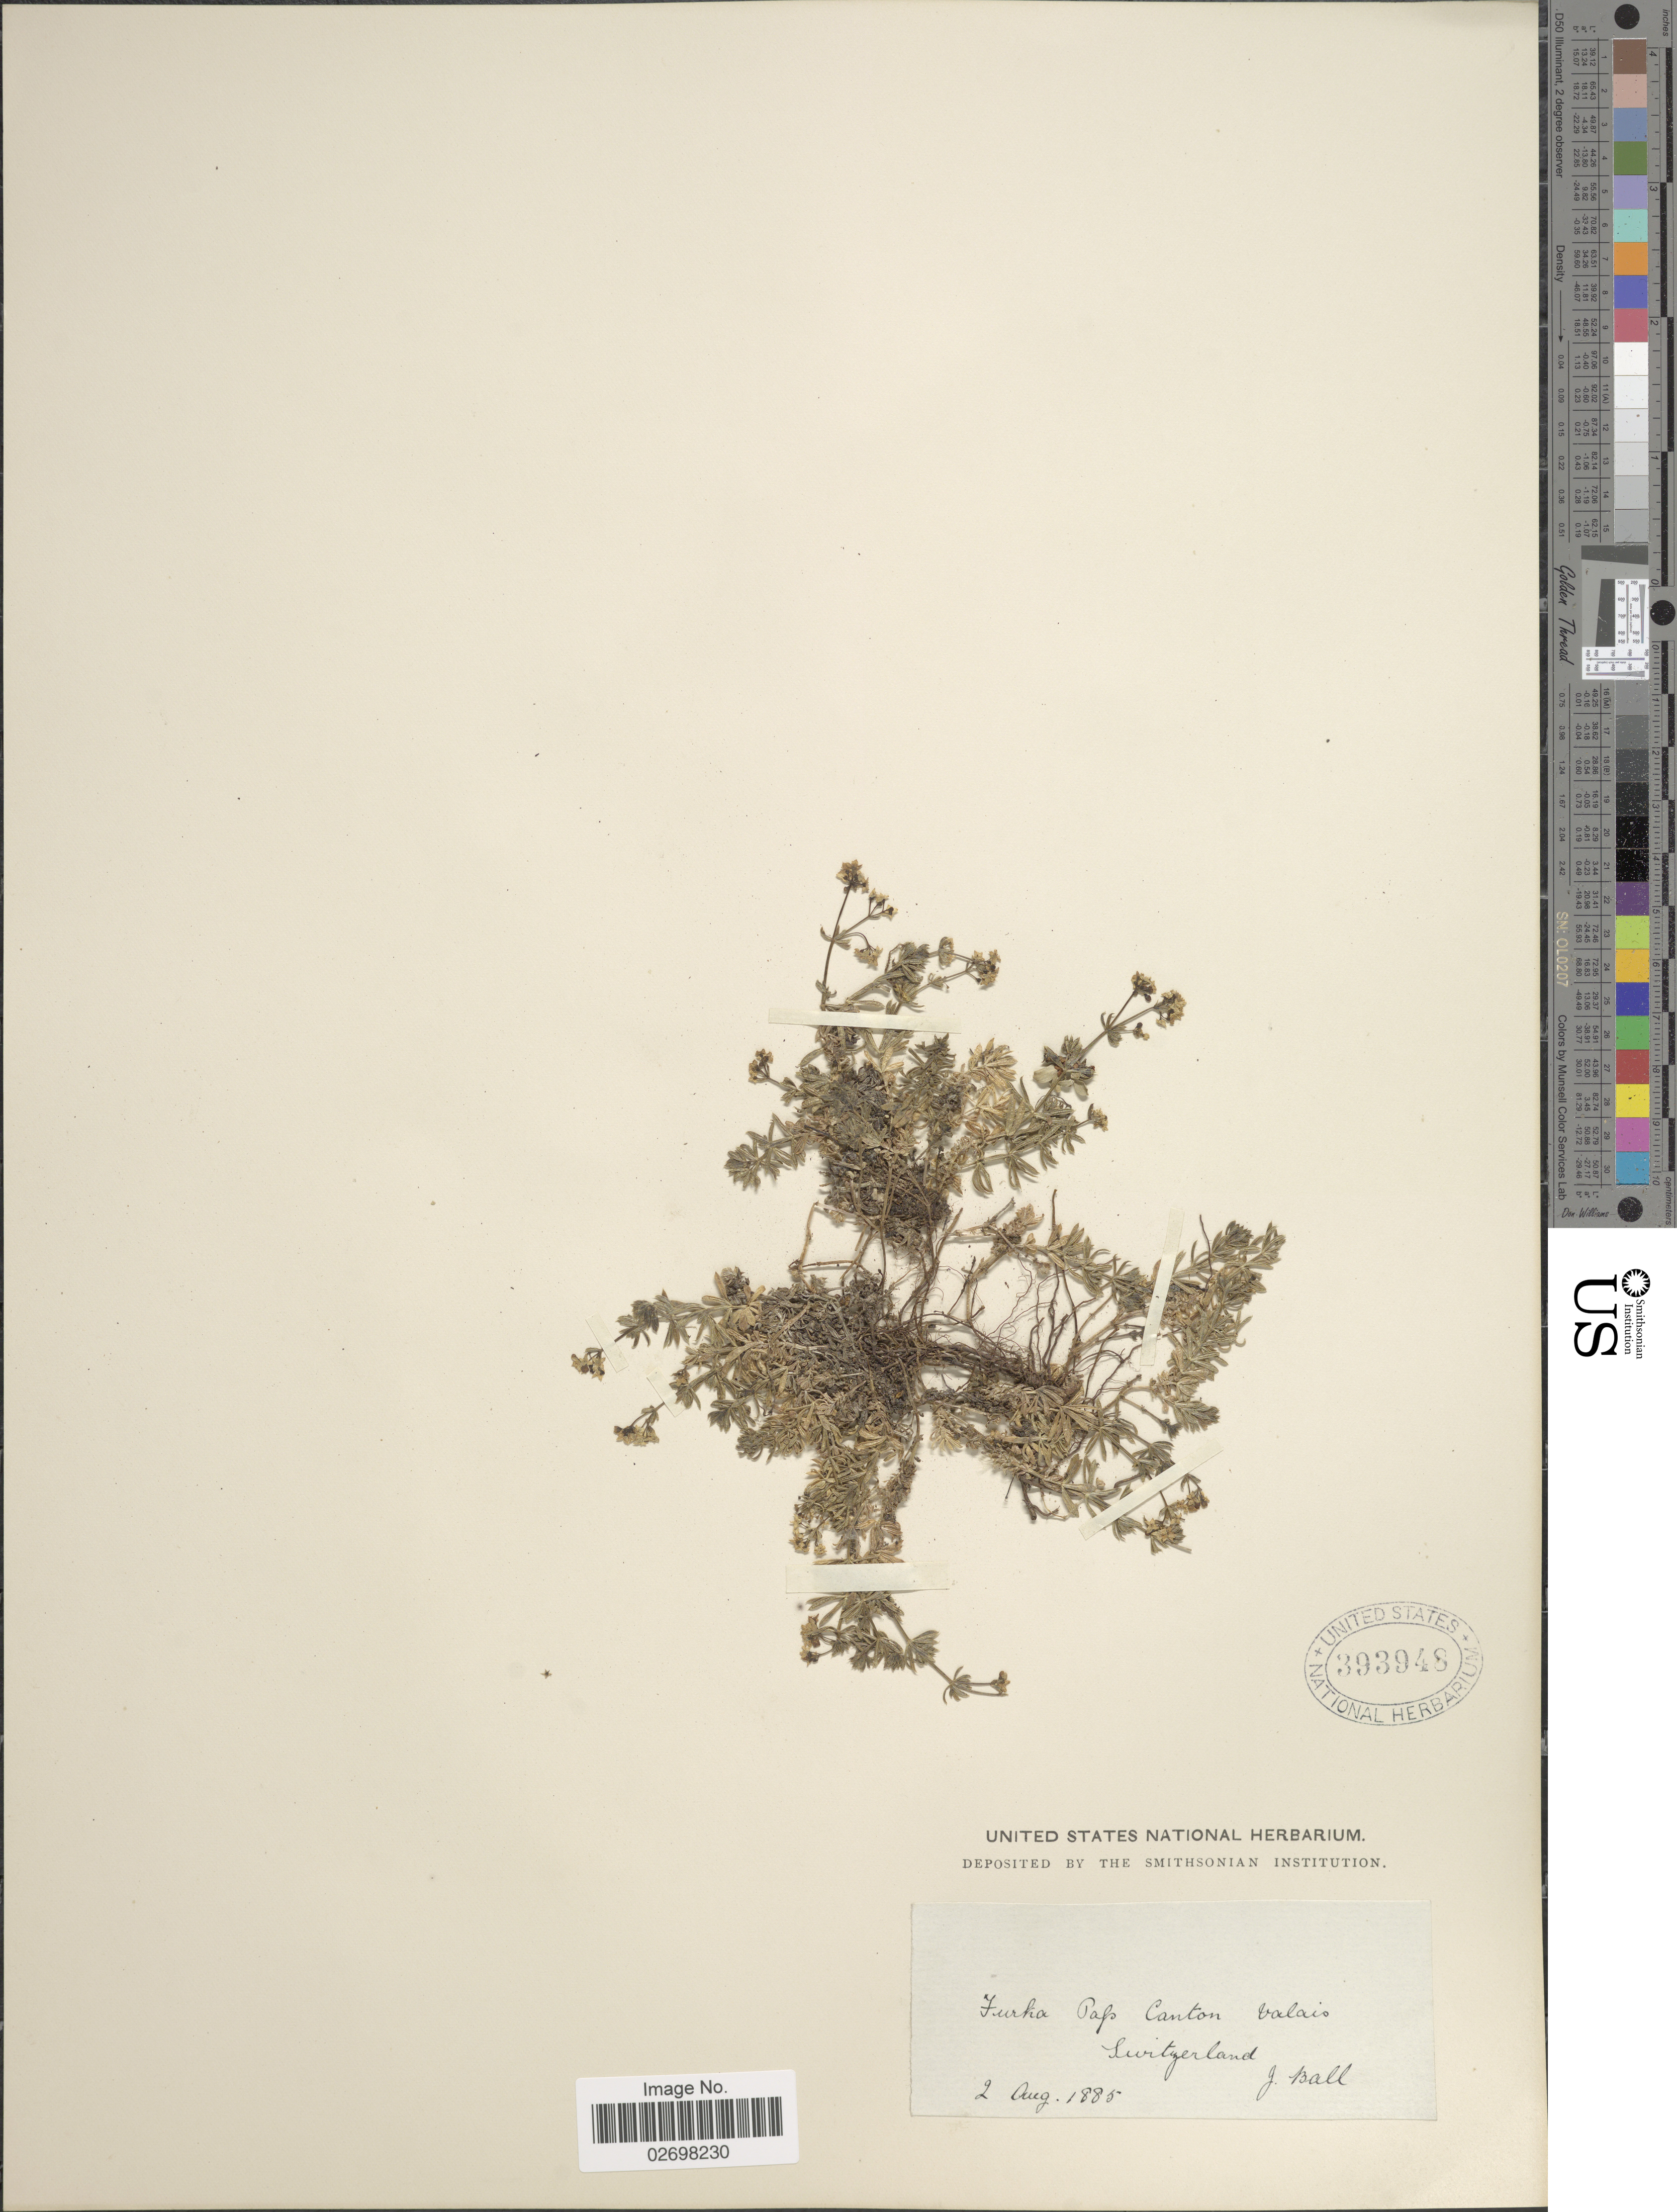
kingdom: Plantae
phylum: Tracheophyta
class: Magnoliopsida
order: Gentianales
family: Rubiaceae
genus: Galium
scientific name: Galium sp.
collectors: J. Ball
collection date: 1885-08-02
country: Switzerland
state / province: Valais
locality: Furka Pass Canton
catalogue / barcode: US 393948